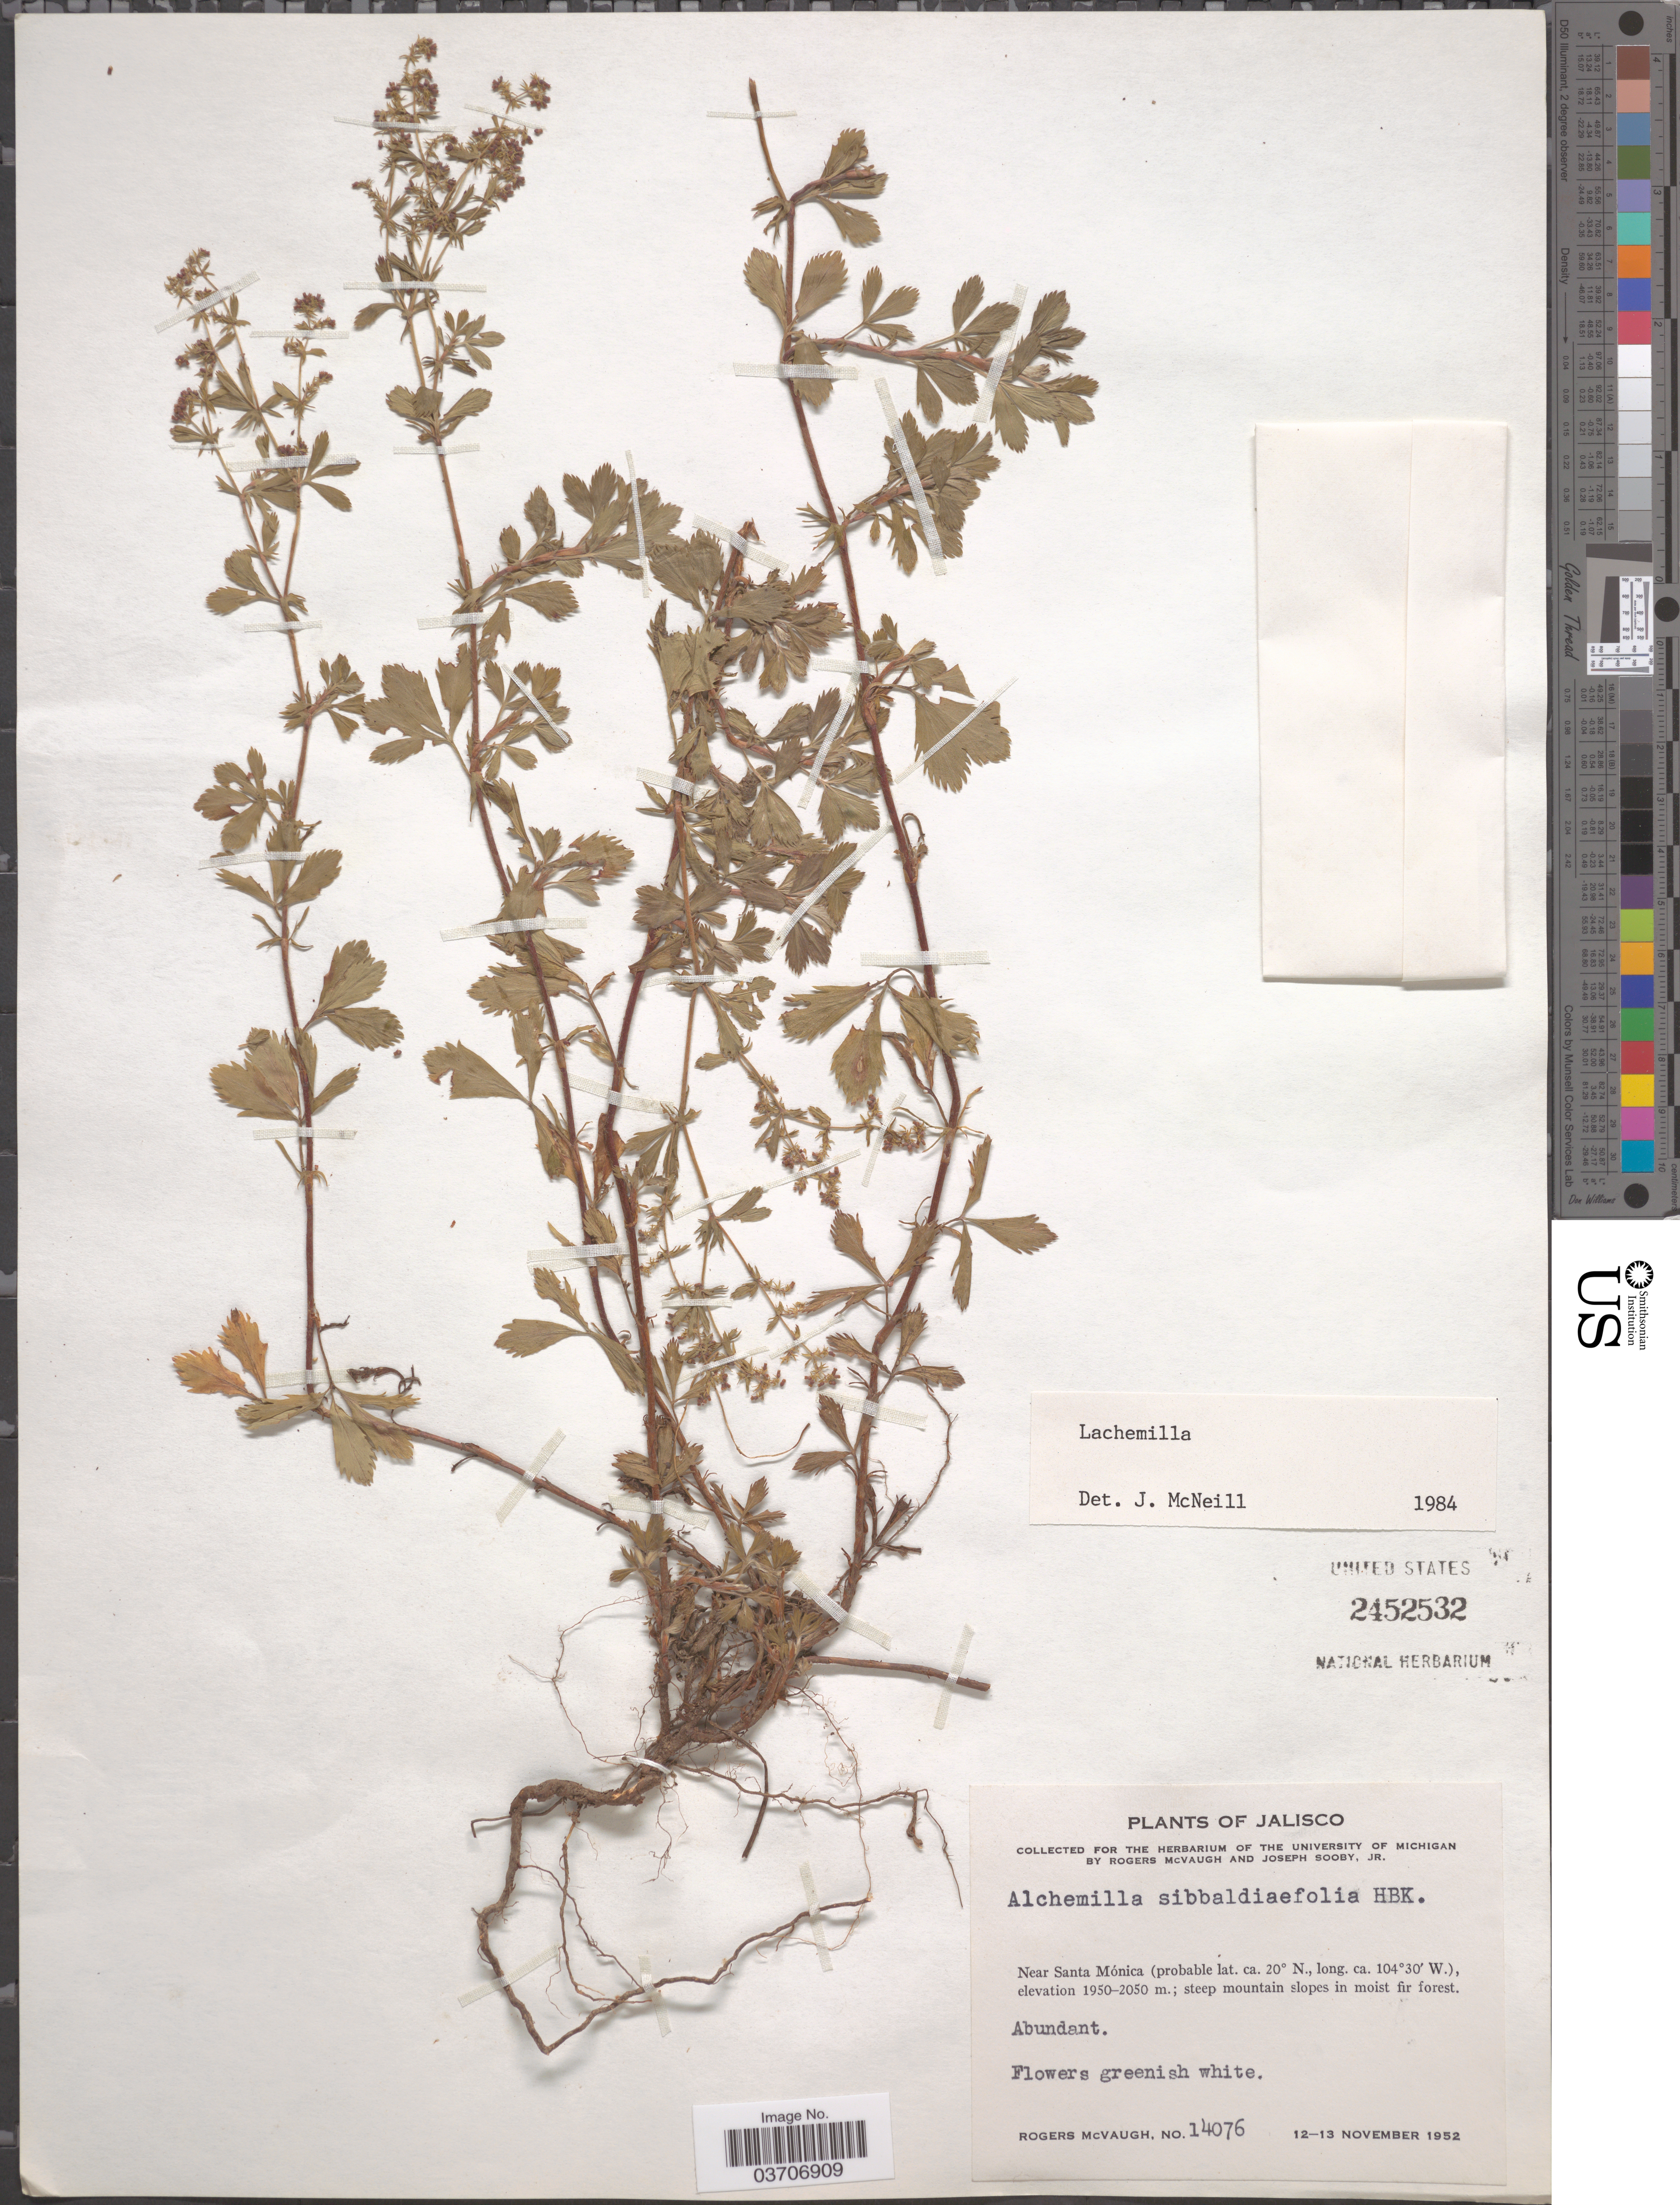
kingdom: Plantae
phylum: Tracheophyta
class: Magnoliopsida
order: Rosales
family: Rosaceae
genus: Lachemilla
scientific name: Lachemilla sp.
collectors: R. McVaugh & J. Sooby Jr.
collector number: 14076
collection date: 1952-11-12/1952-11-13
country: Mexico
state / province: Jalisco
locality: Near Santa Mónica.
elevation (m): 1950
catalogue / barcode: US 2452532